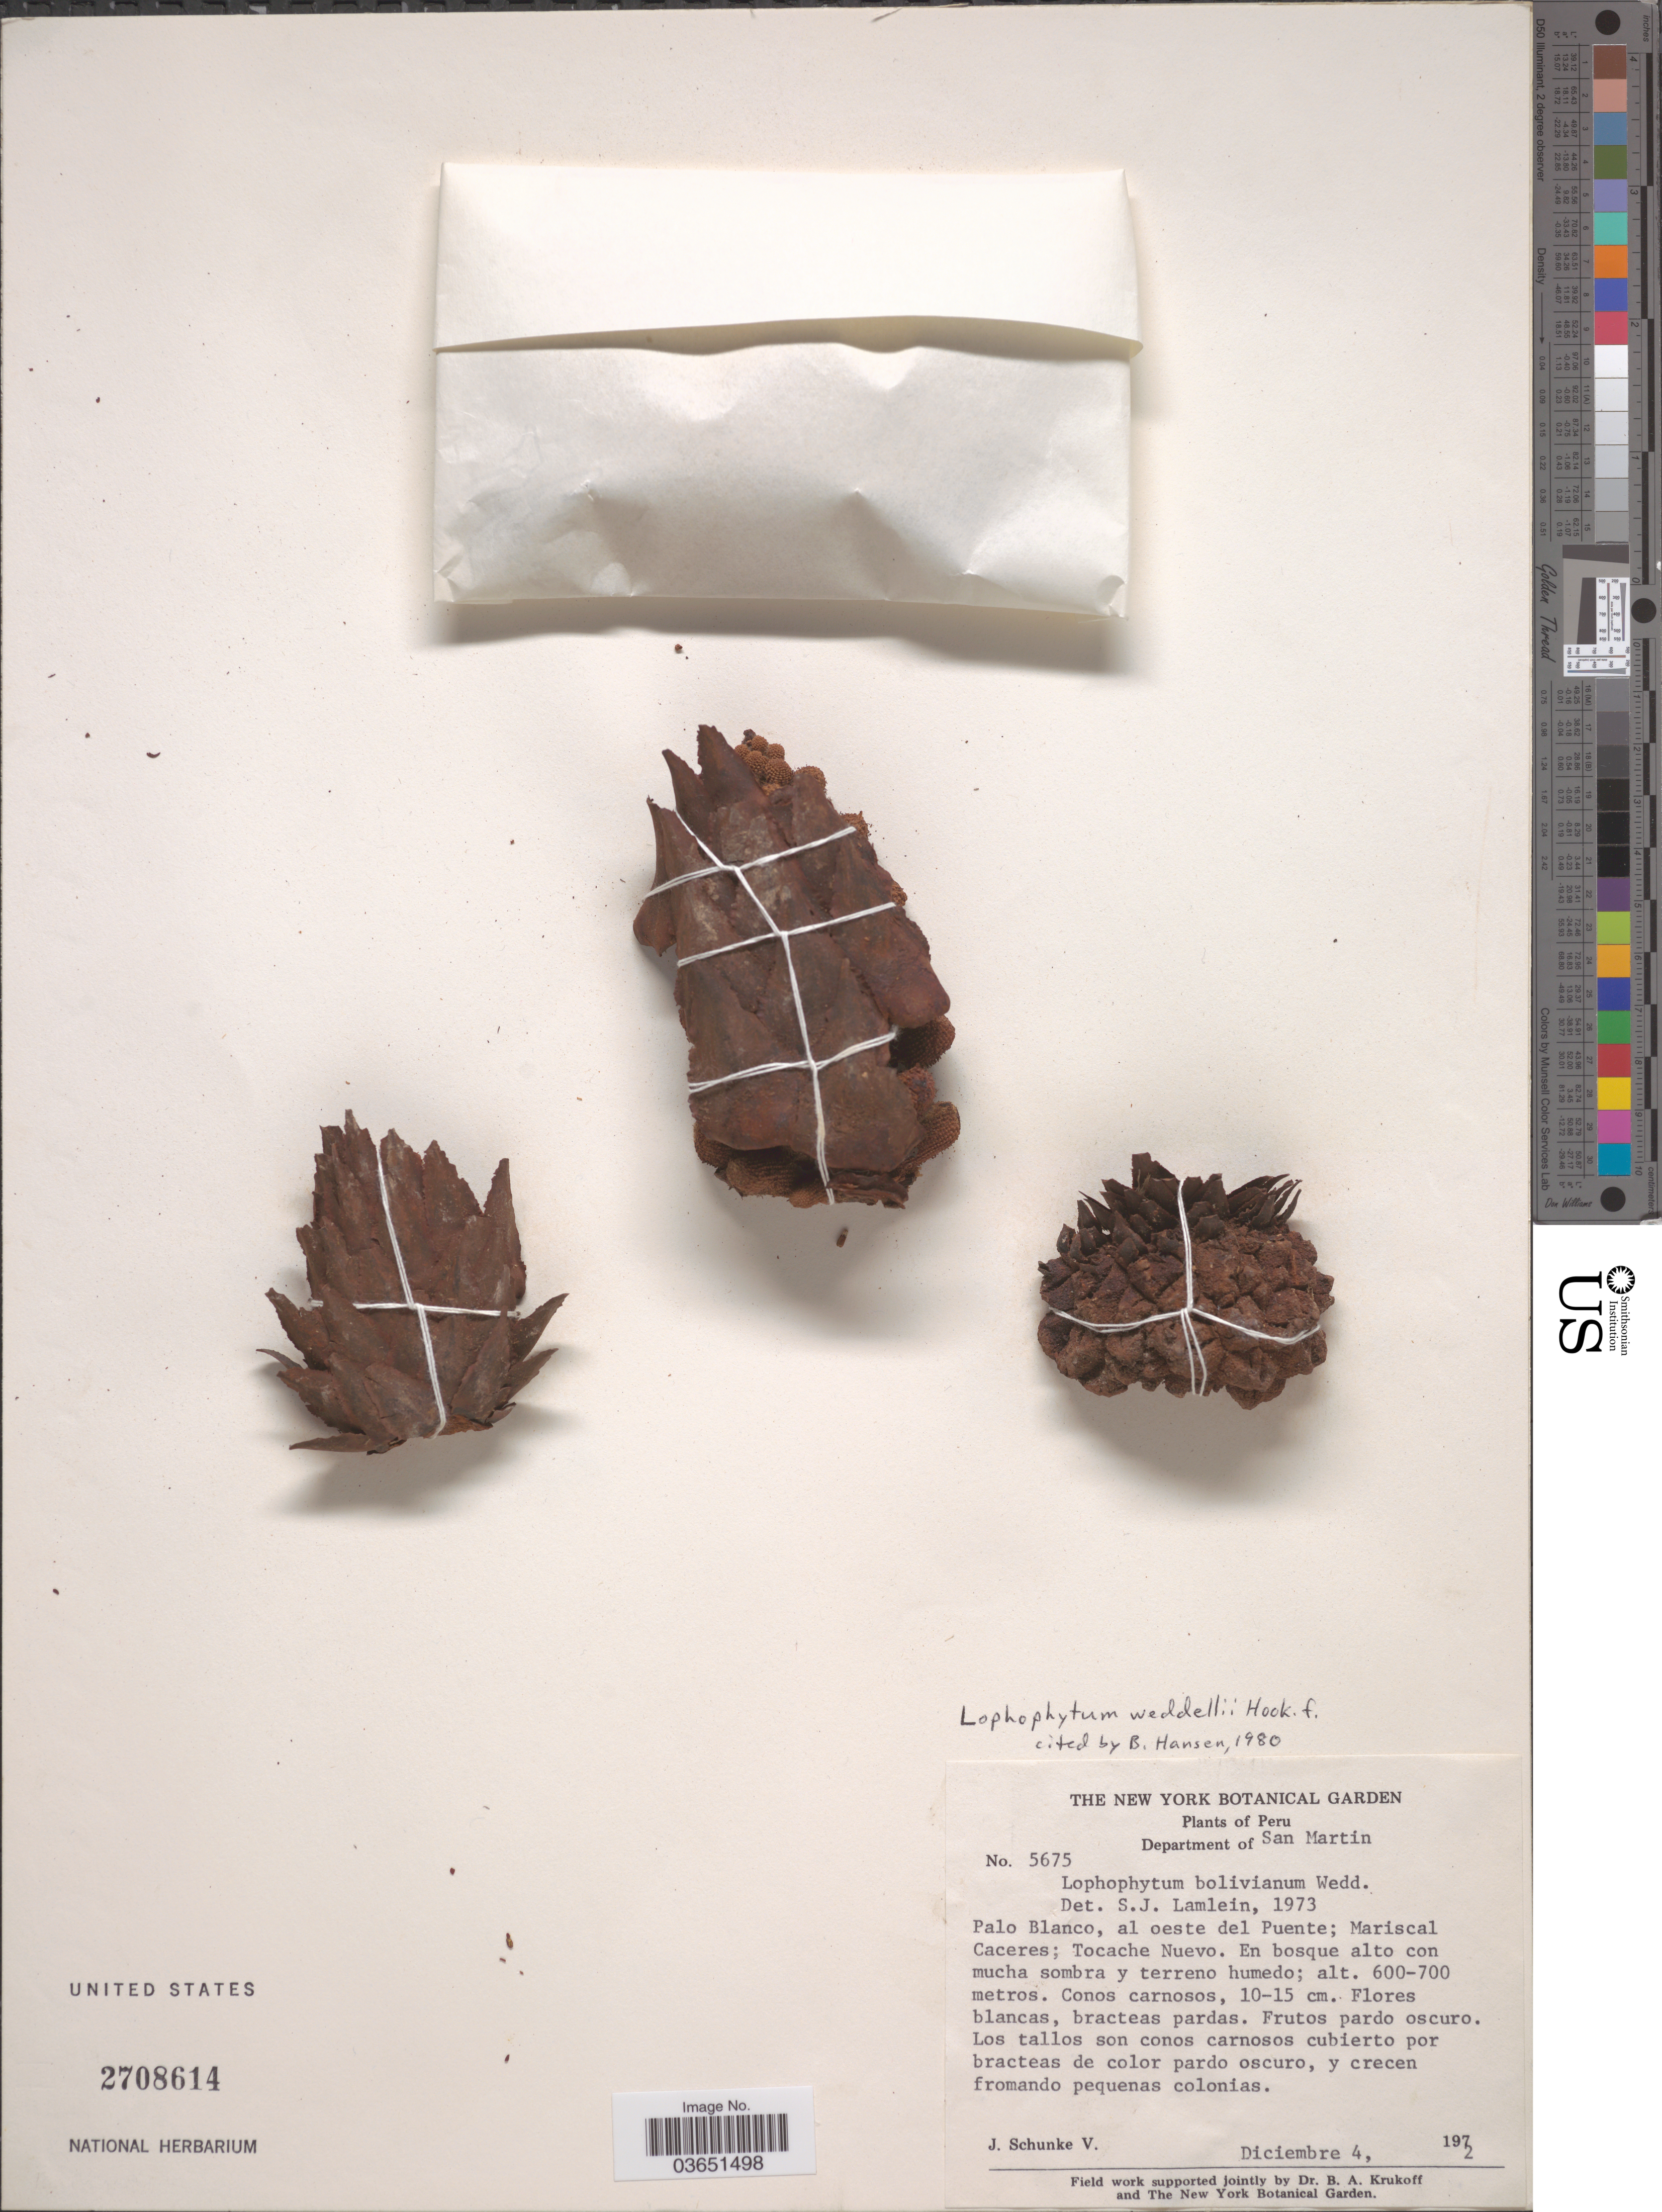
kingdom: Plantae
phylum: Tracheophyta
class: Magnoliopsida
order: Santalales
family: Balanophoraceae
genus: Lophophytum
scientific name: Lophophytum weddellii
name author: Hook. f.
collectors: J. Schunke Vigo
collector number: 5675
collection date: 1972-12-04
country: Peru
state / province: San Martín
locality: Department of San Martin. Palo Blanco, al oeste del Puente; Mariscal Caceres; Tocache Nuevo.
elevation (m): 600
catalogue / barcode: US 2708614